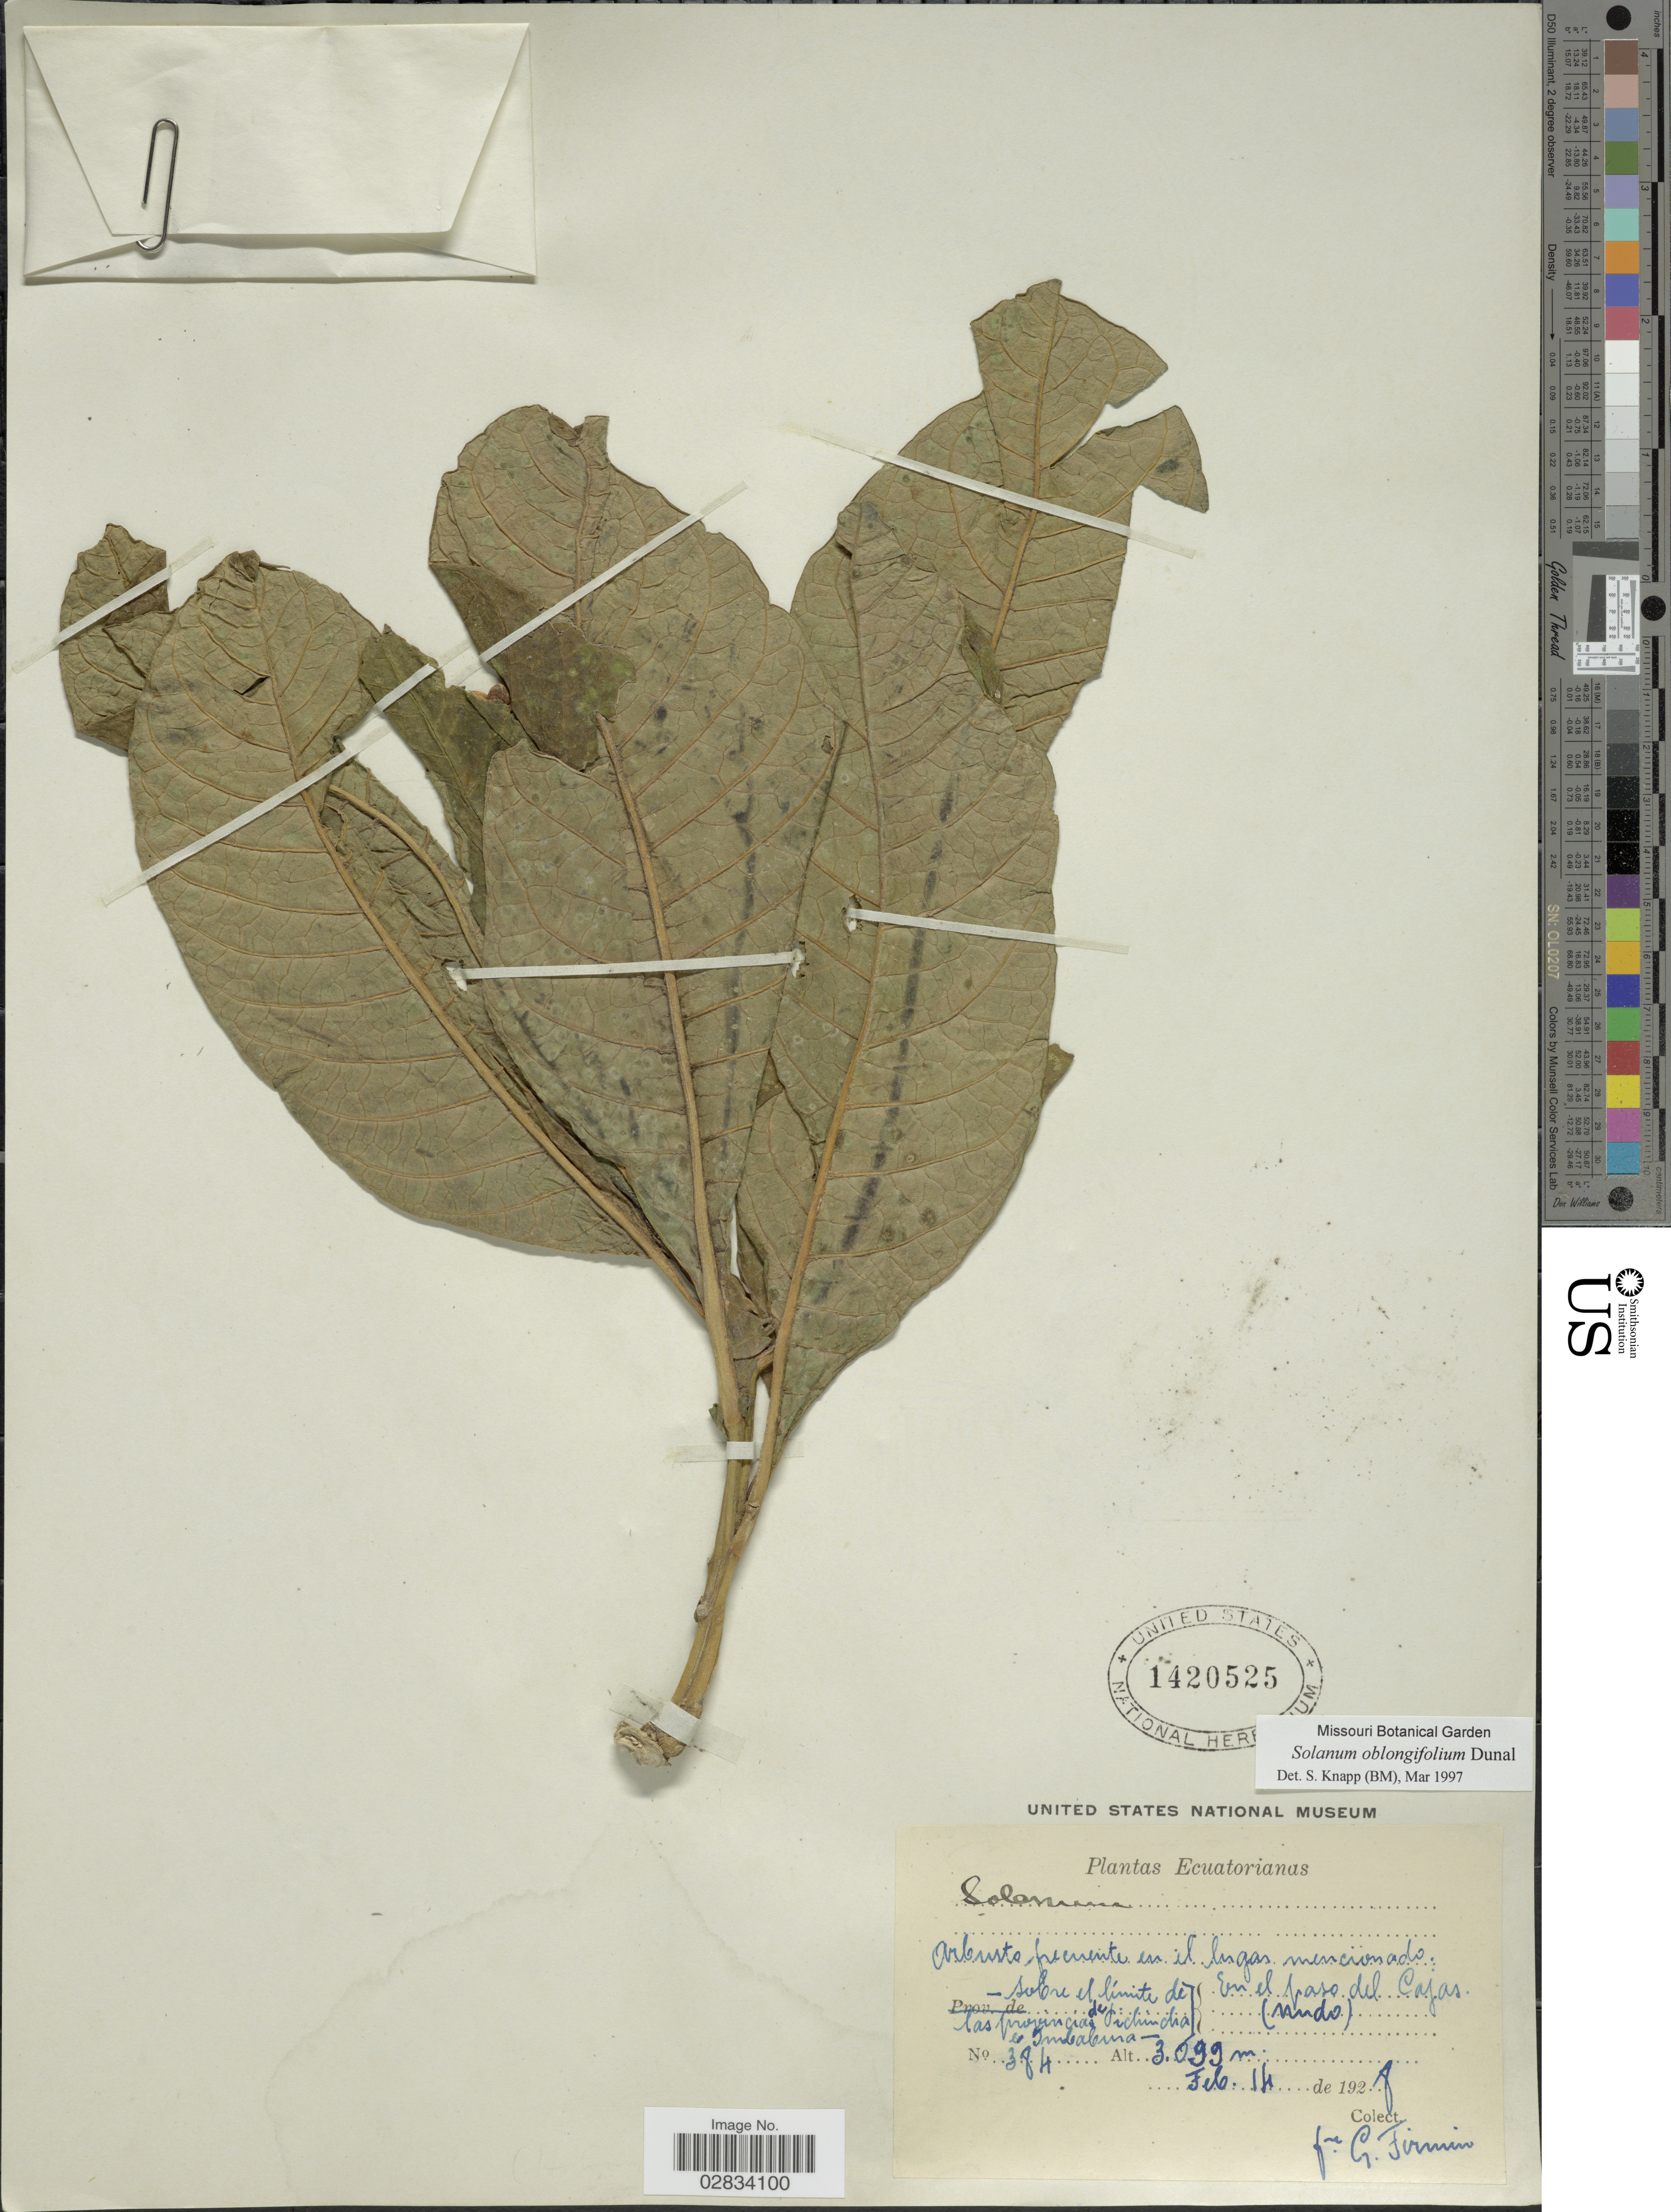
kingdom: Plantae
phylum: Tracheophyta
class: Magnoliopsida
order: Solanales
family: Solanaceae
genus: Solanum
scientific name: Solanum oblongifolium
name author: Duval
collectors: F. Firmin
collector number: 384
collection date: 1928-02-14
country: Ecuador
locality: Las provincias de Pichincha y Imbabura, En el paso del Cajas (Nudo).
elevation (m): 3099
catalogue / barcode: US 1420525